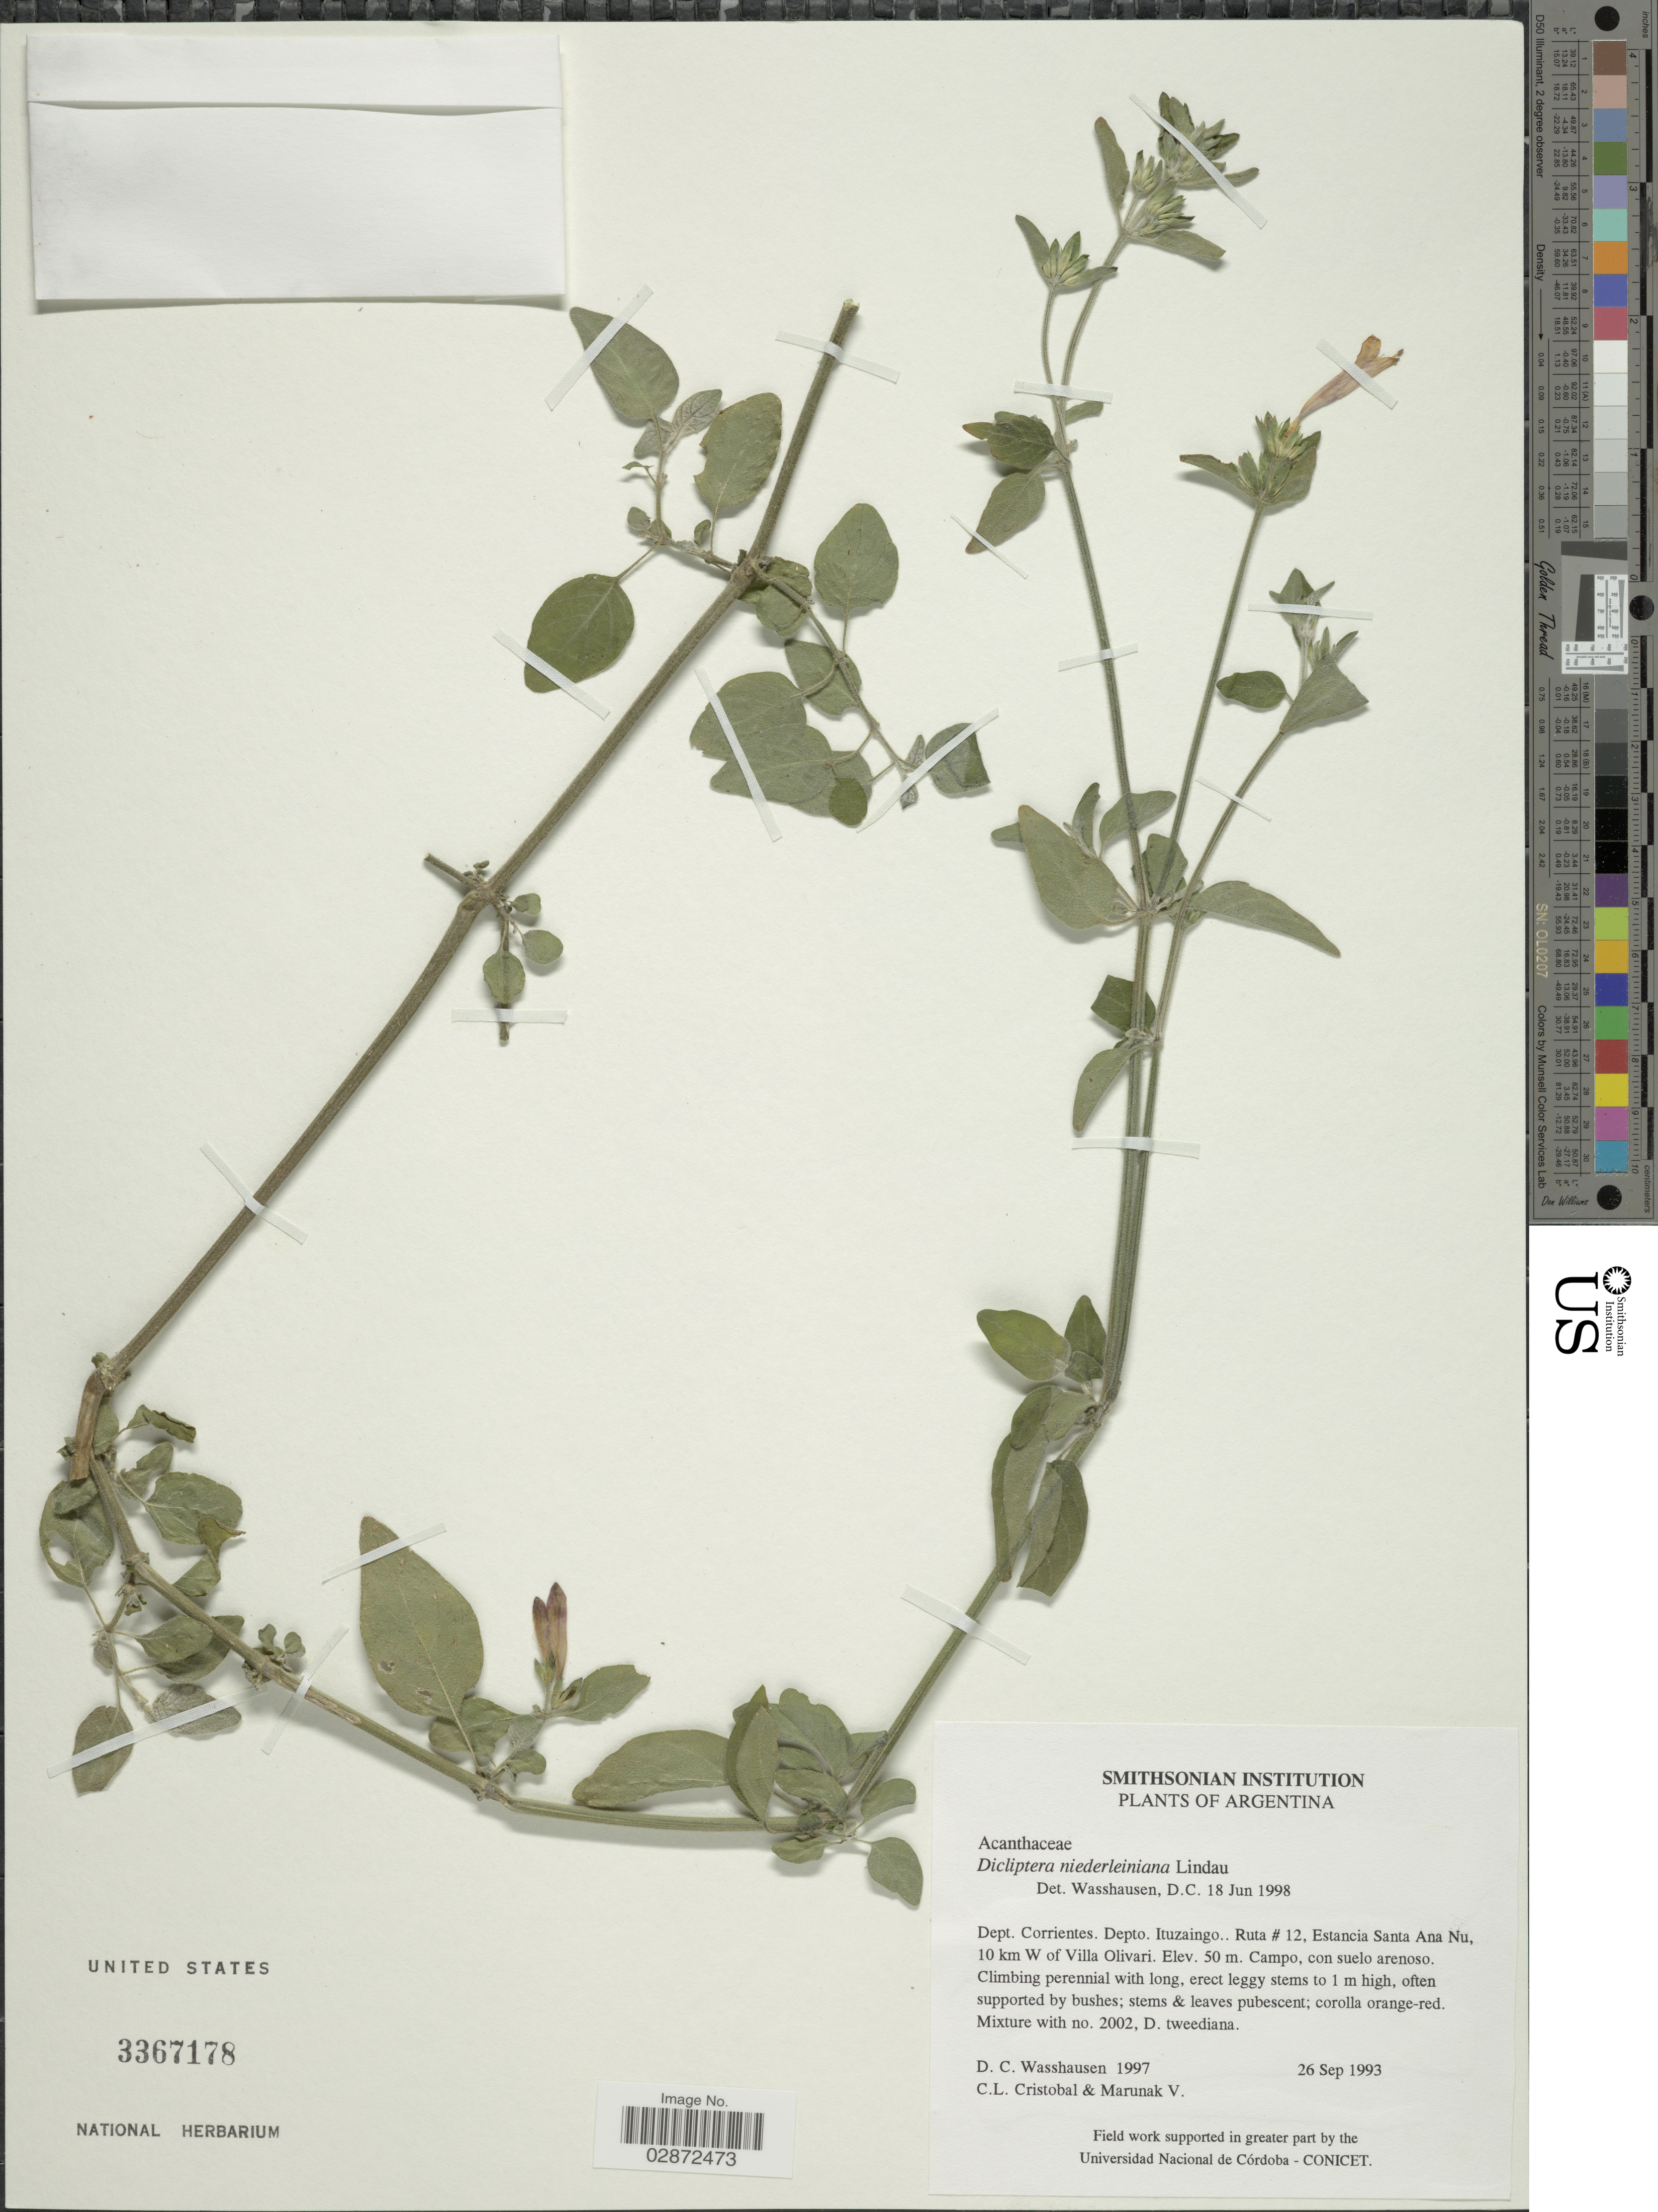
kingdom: Plantae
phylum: Tracheophyta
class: Magnoliopsida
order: Lamiales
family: Acanthaceae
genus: Dicliptera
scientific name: Dicliptera squarrosa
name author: Nees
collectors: D. C. Wasshausen, C. Cristobal & V. Marunak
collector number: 1997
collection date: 1993-09-26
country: Argentina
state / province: Corrientes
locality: Dept. Corrientes, Depto. Ituzaingo. Ruta # 12, Estancia Santa Ana Nu, 10 km W of Villa Olivari.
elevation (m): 50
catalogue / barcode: US 3367178